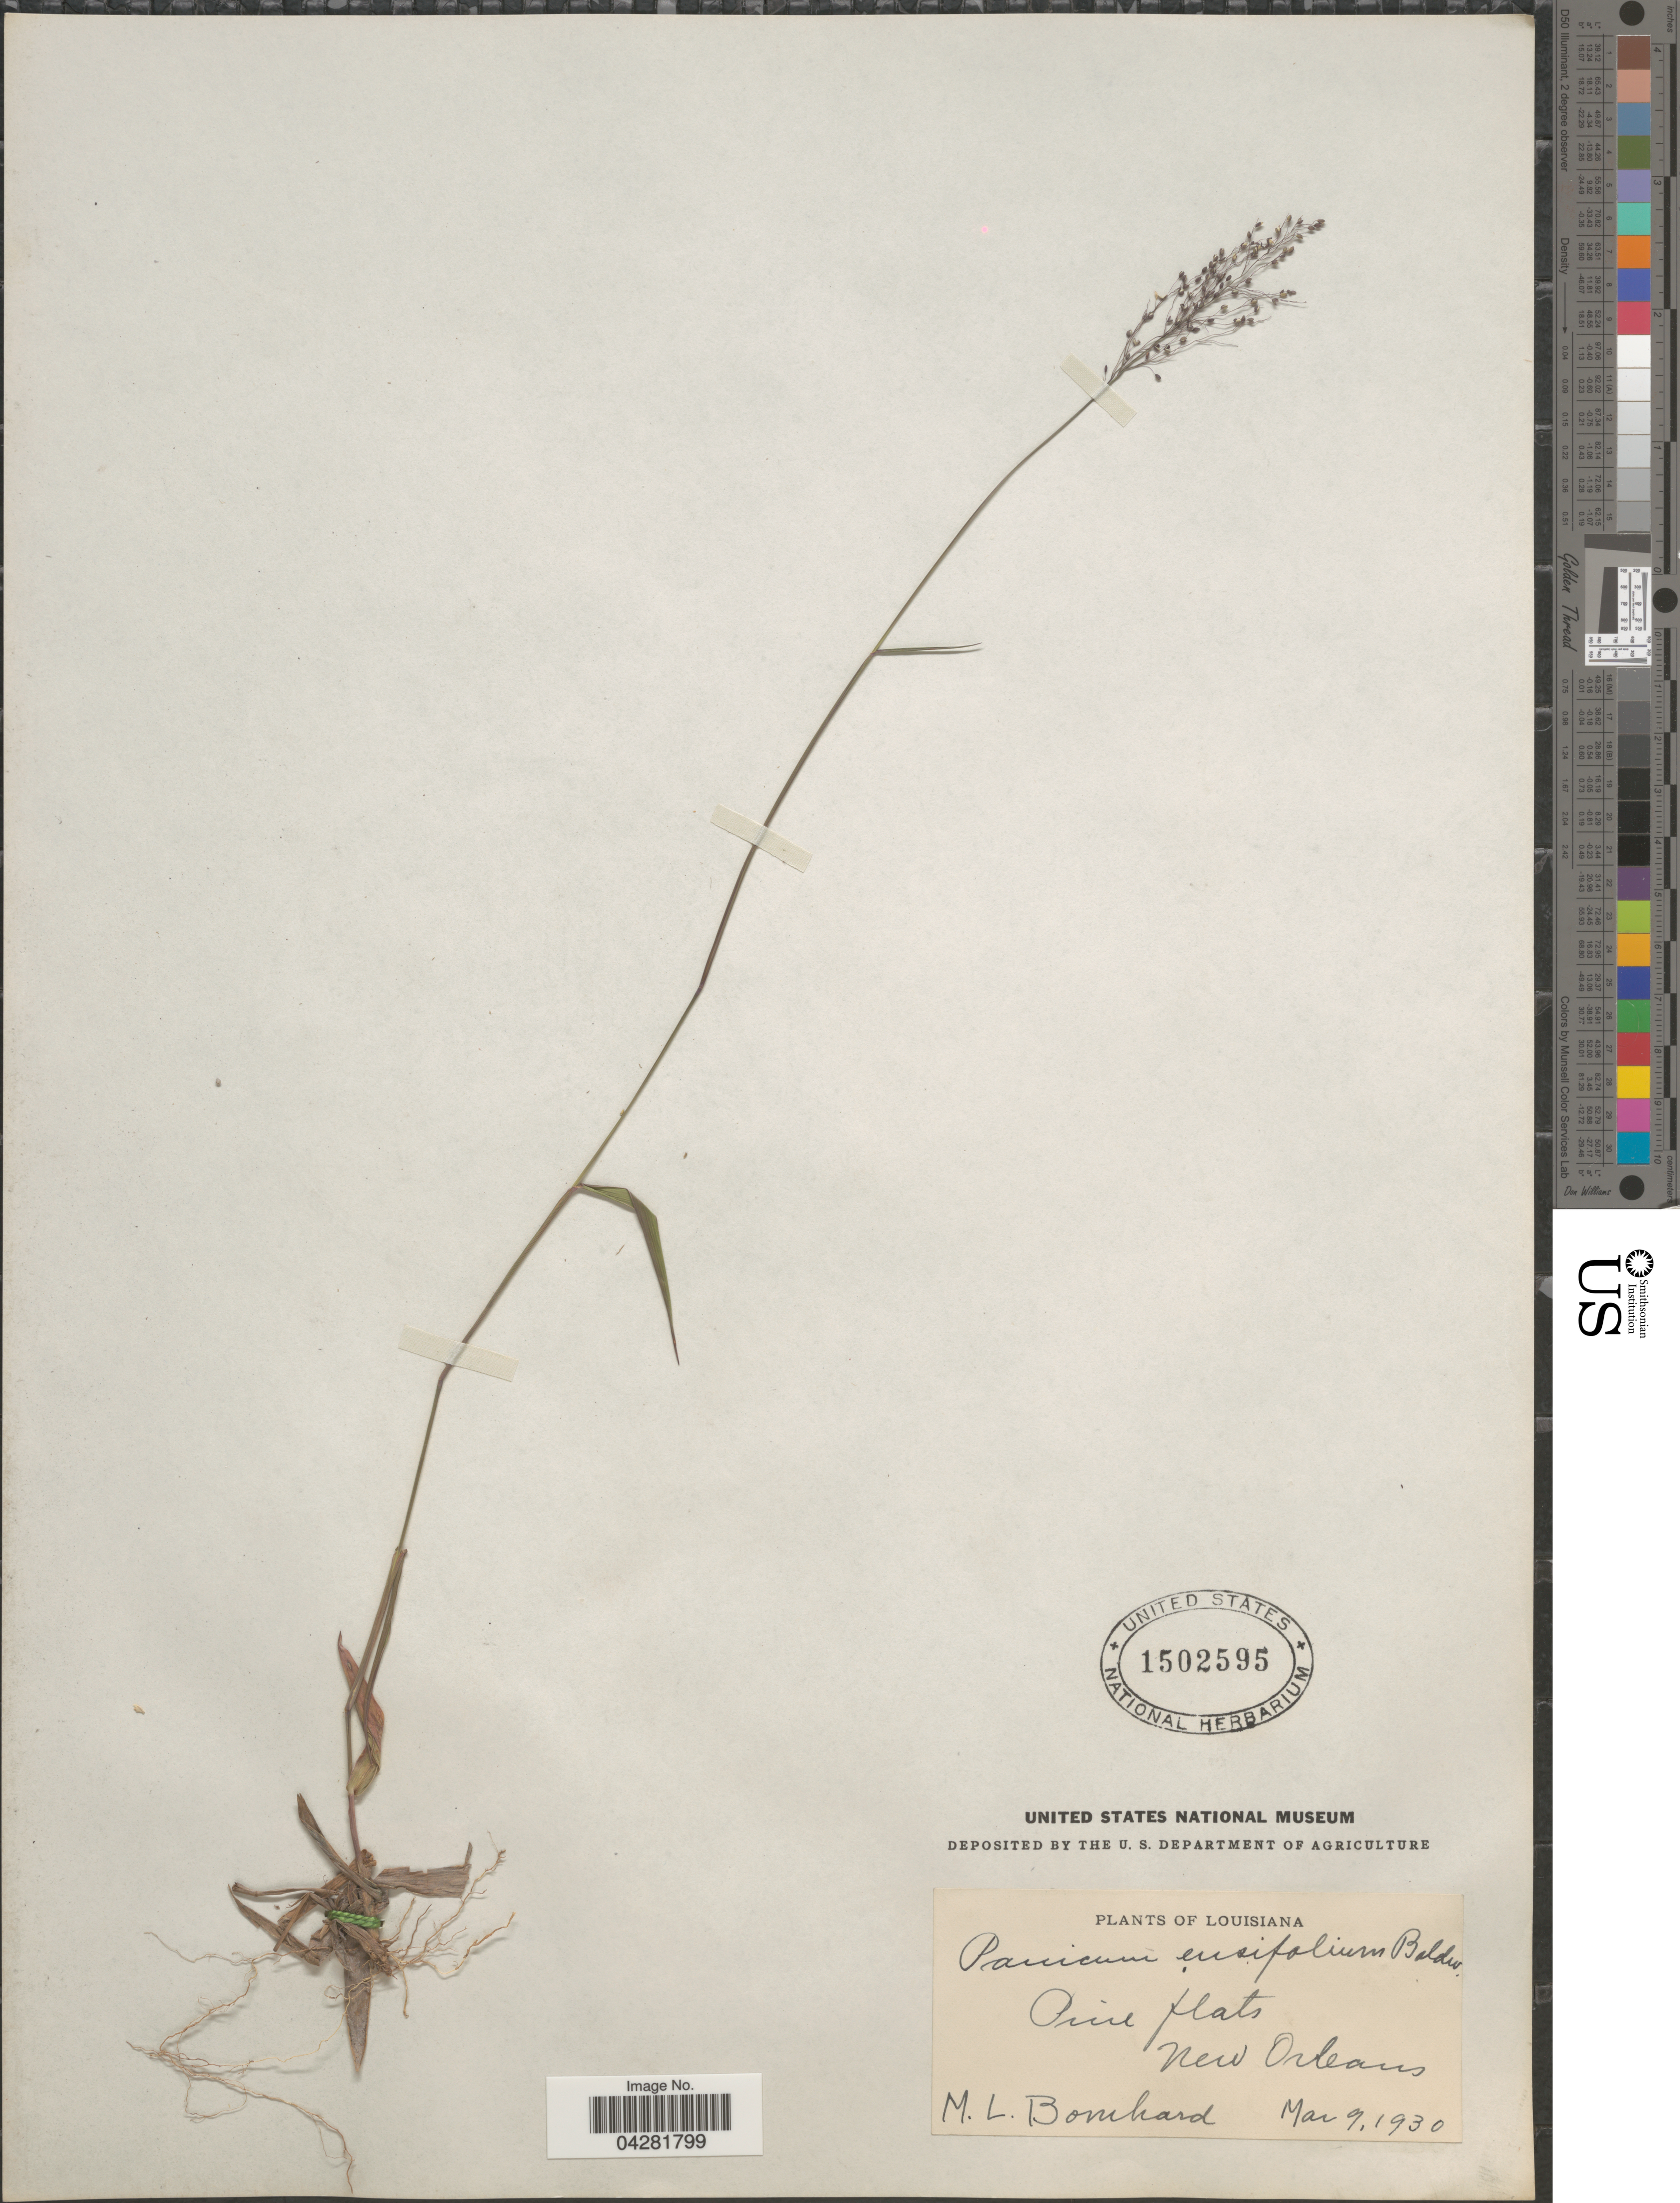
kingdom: Plantae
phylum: Tracheophyta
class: Liliopsida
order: Poales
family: Poaceae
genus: Dichanthelium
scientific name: Dichanthelium ensifolium var. ensifolium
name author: (Baldwin ex Elliot) Gould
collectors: M. Bomhard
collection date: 1930-03-09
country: United States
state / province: Louisiana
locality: New Orleans.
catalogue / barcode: US 1502595